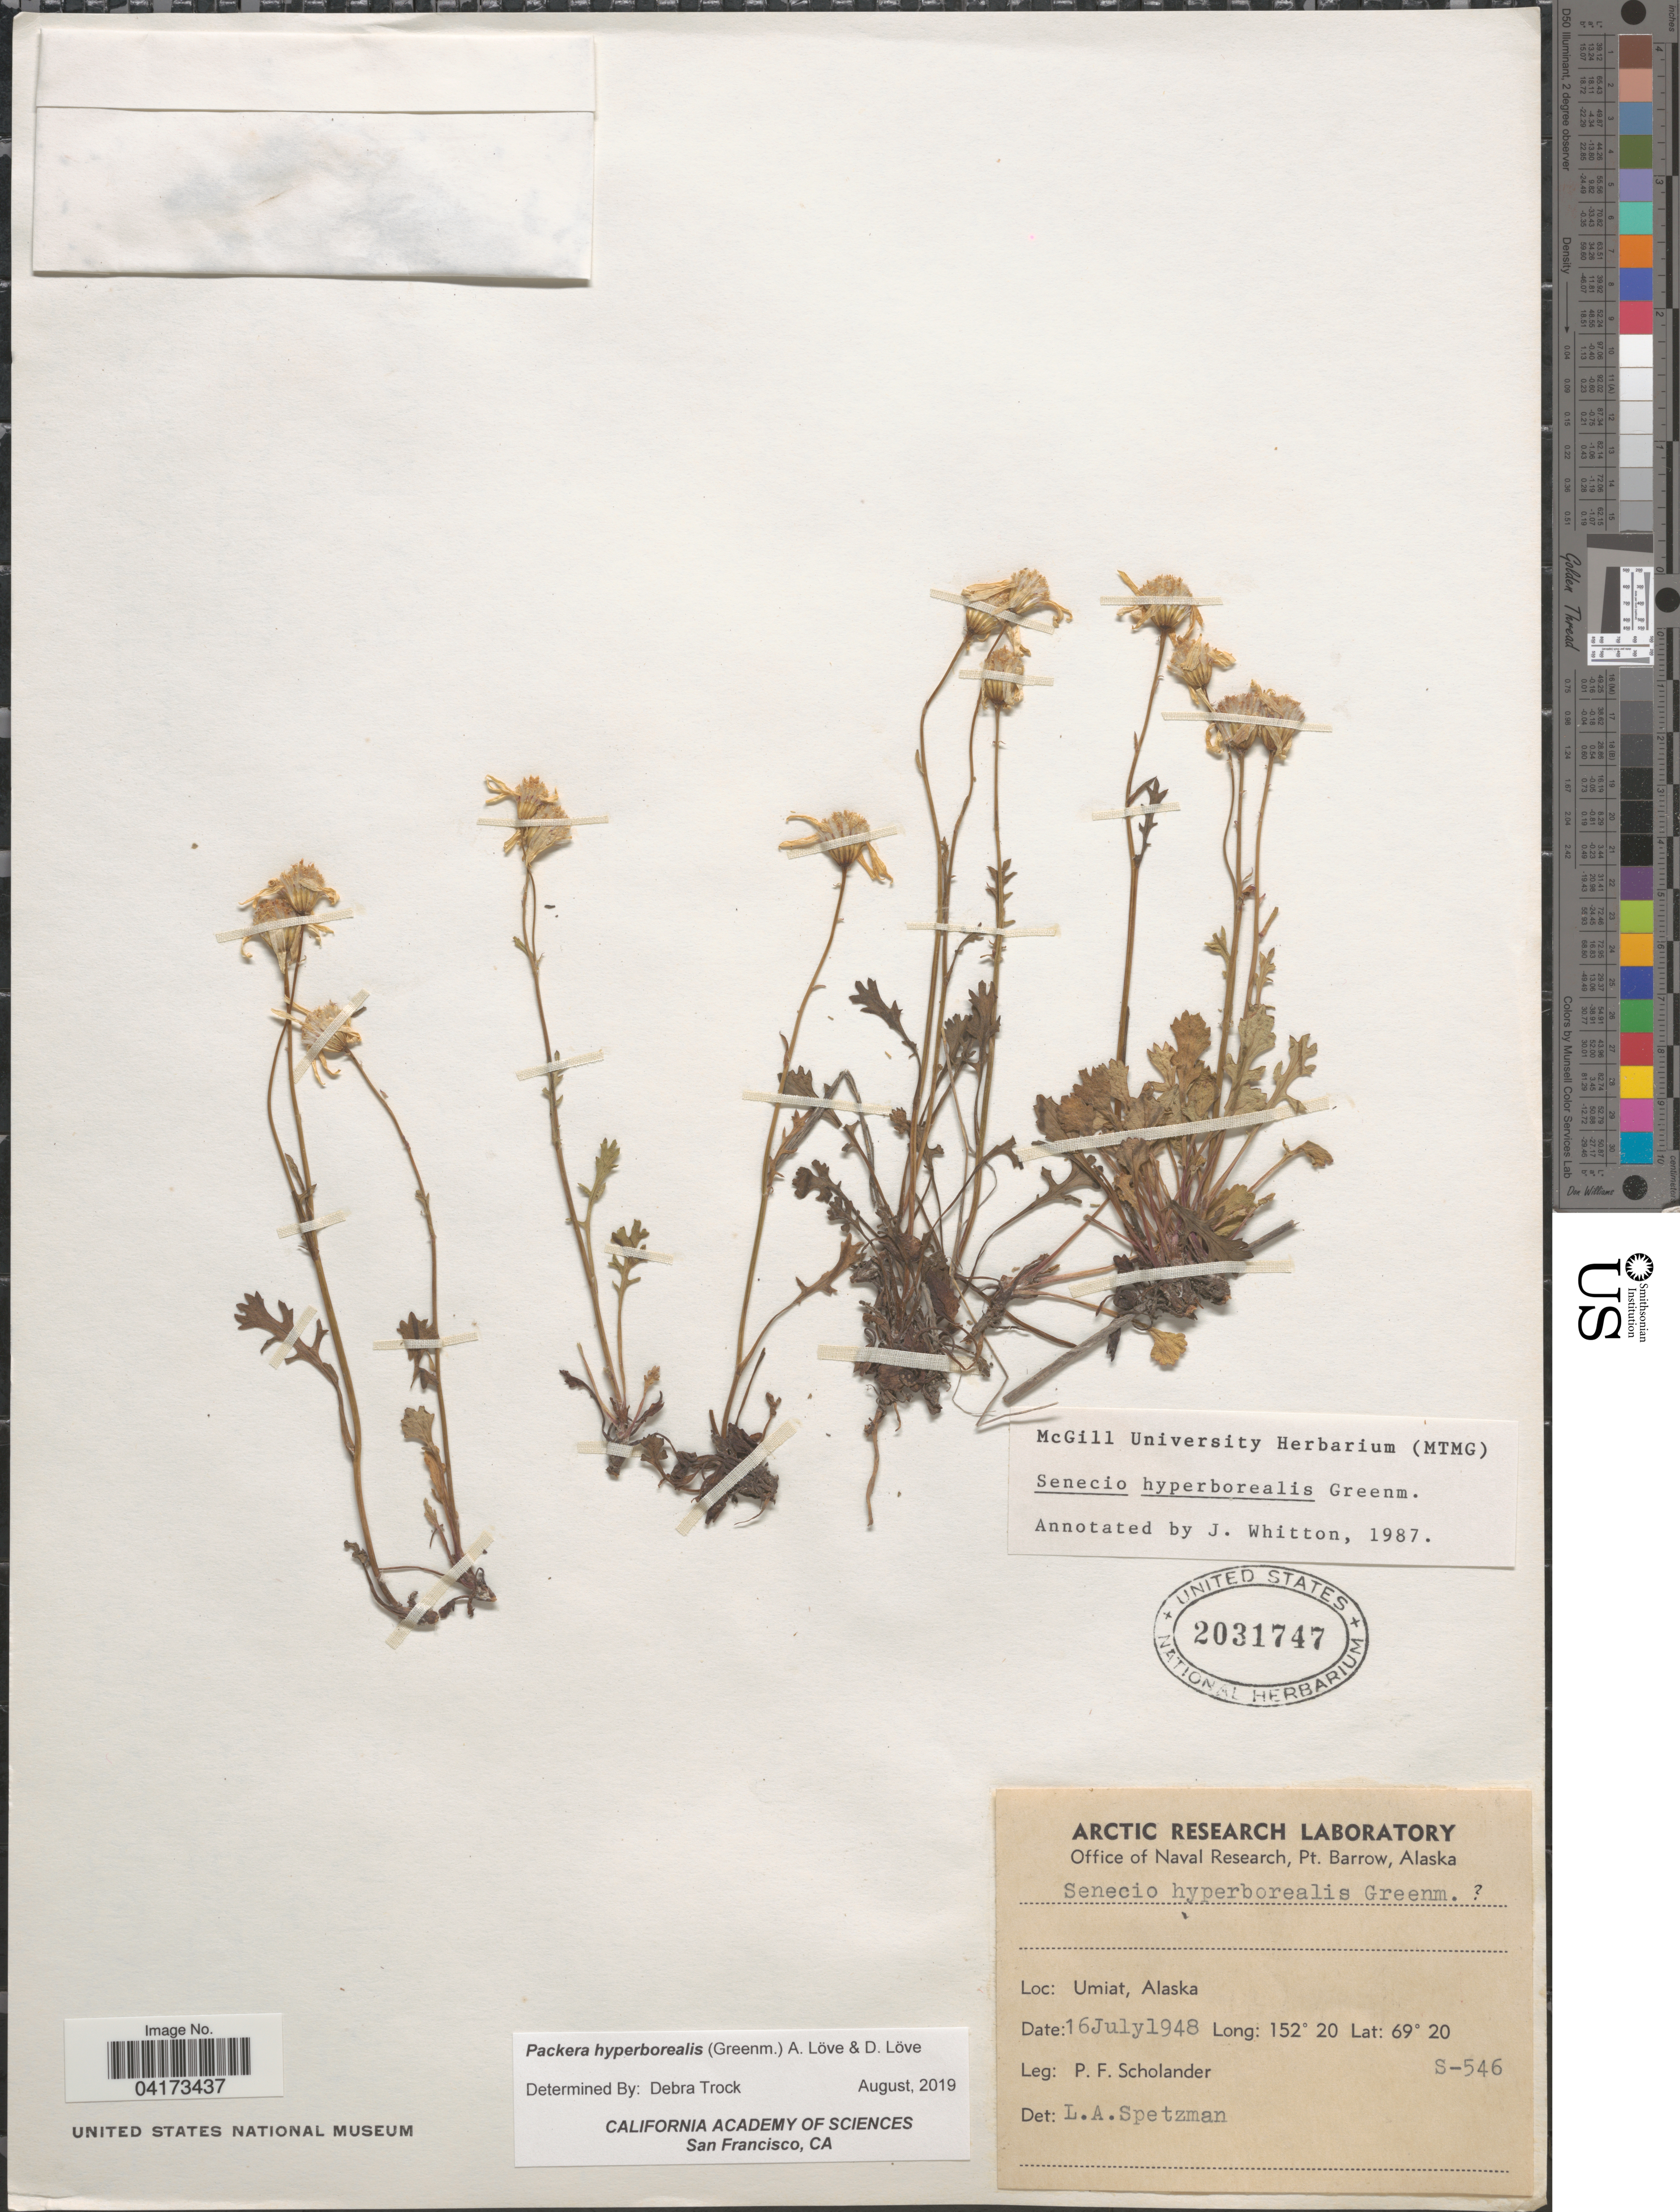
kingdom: Plantae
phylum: Tracheophyta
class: Magnoliopsida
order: Asterales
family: Asteraceae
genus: Packera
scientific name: Packera hyperborealis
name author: (Greene) Á. Löve & D. Löve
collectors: P. Scholander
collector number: S-546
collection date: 1948-07-16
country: United States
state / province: Alaska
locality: Umiat.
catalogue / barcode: US 2031747